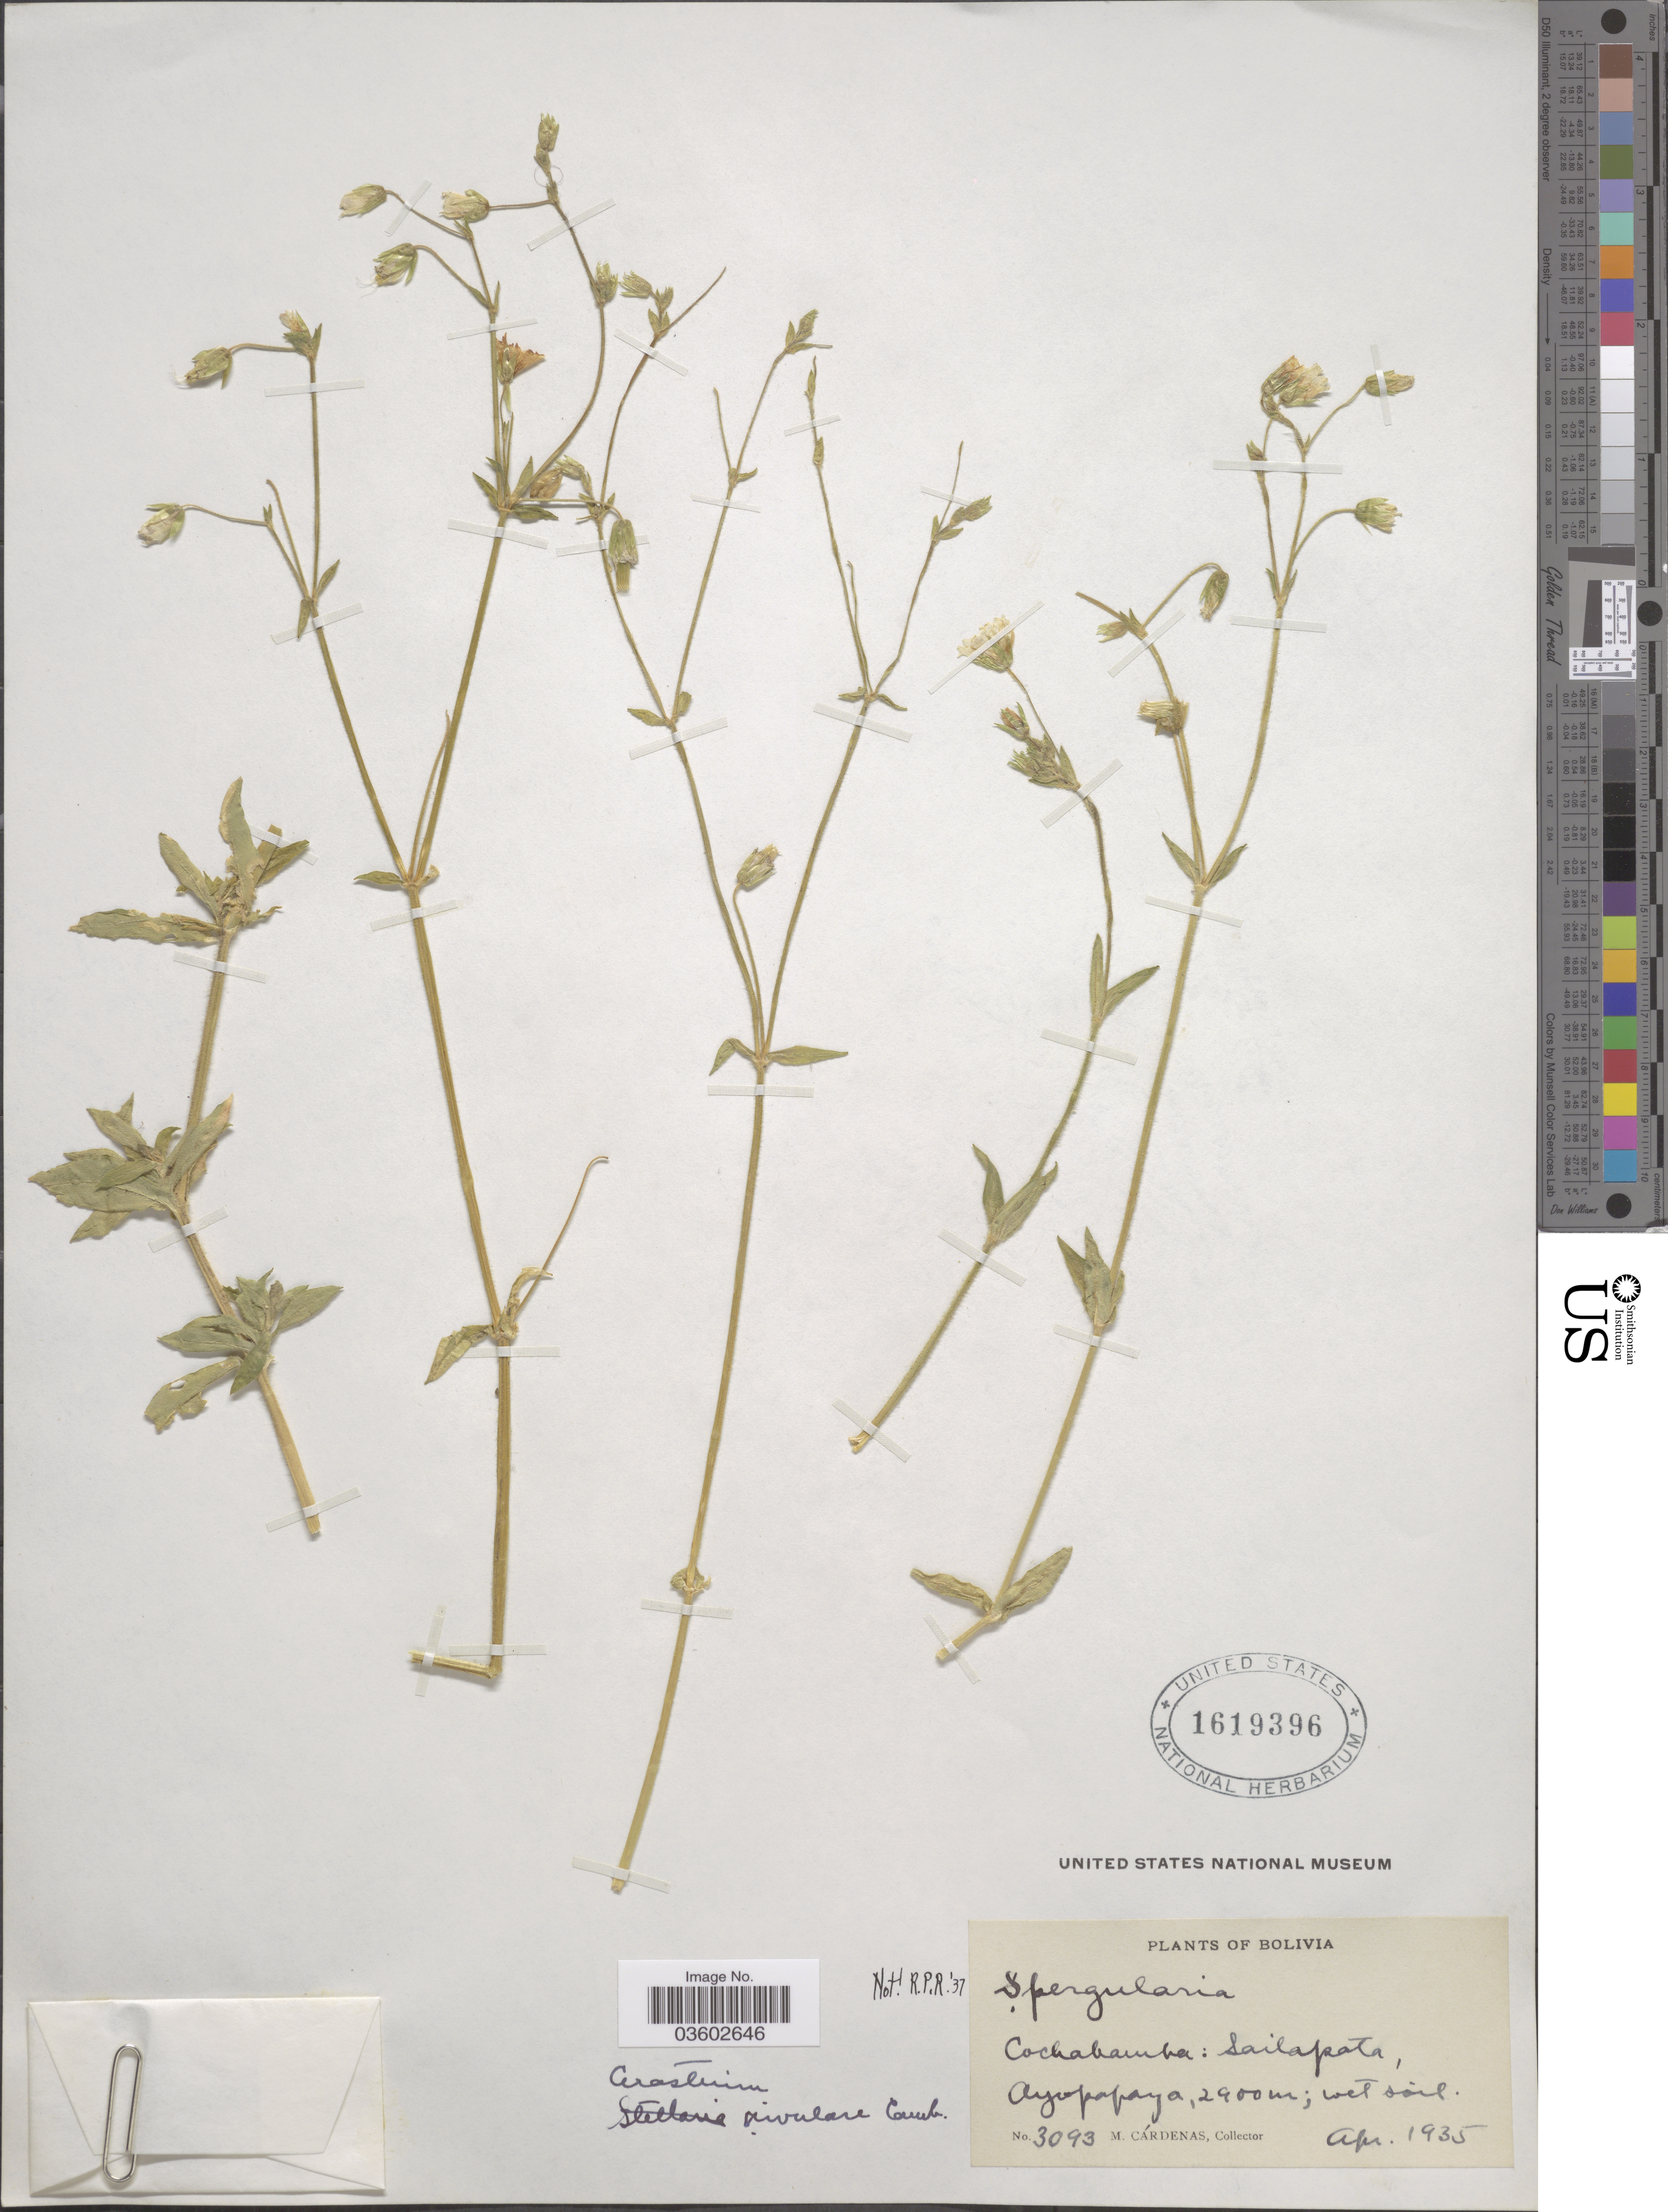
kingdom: Plantae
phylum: Tracheophyta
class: Magnoliopsida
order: Caryophyllales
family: Caryophyllaceae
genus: Cerastium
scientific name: Cerastium rivulare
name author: Cambess.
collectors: M. Cárdenas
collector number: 3093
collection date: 1935-04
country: Bolivia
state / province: Cochabamba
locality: Sailapata, Ayopapaya.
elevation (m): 2900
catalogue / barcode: US 1619396